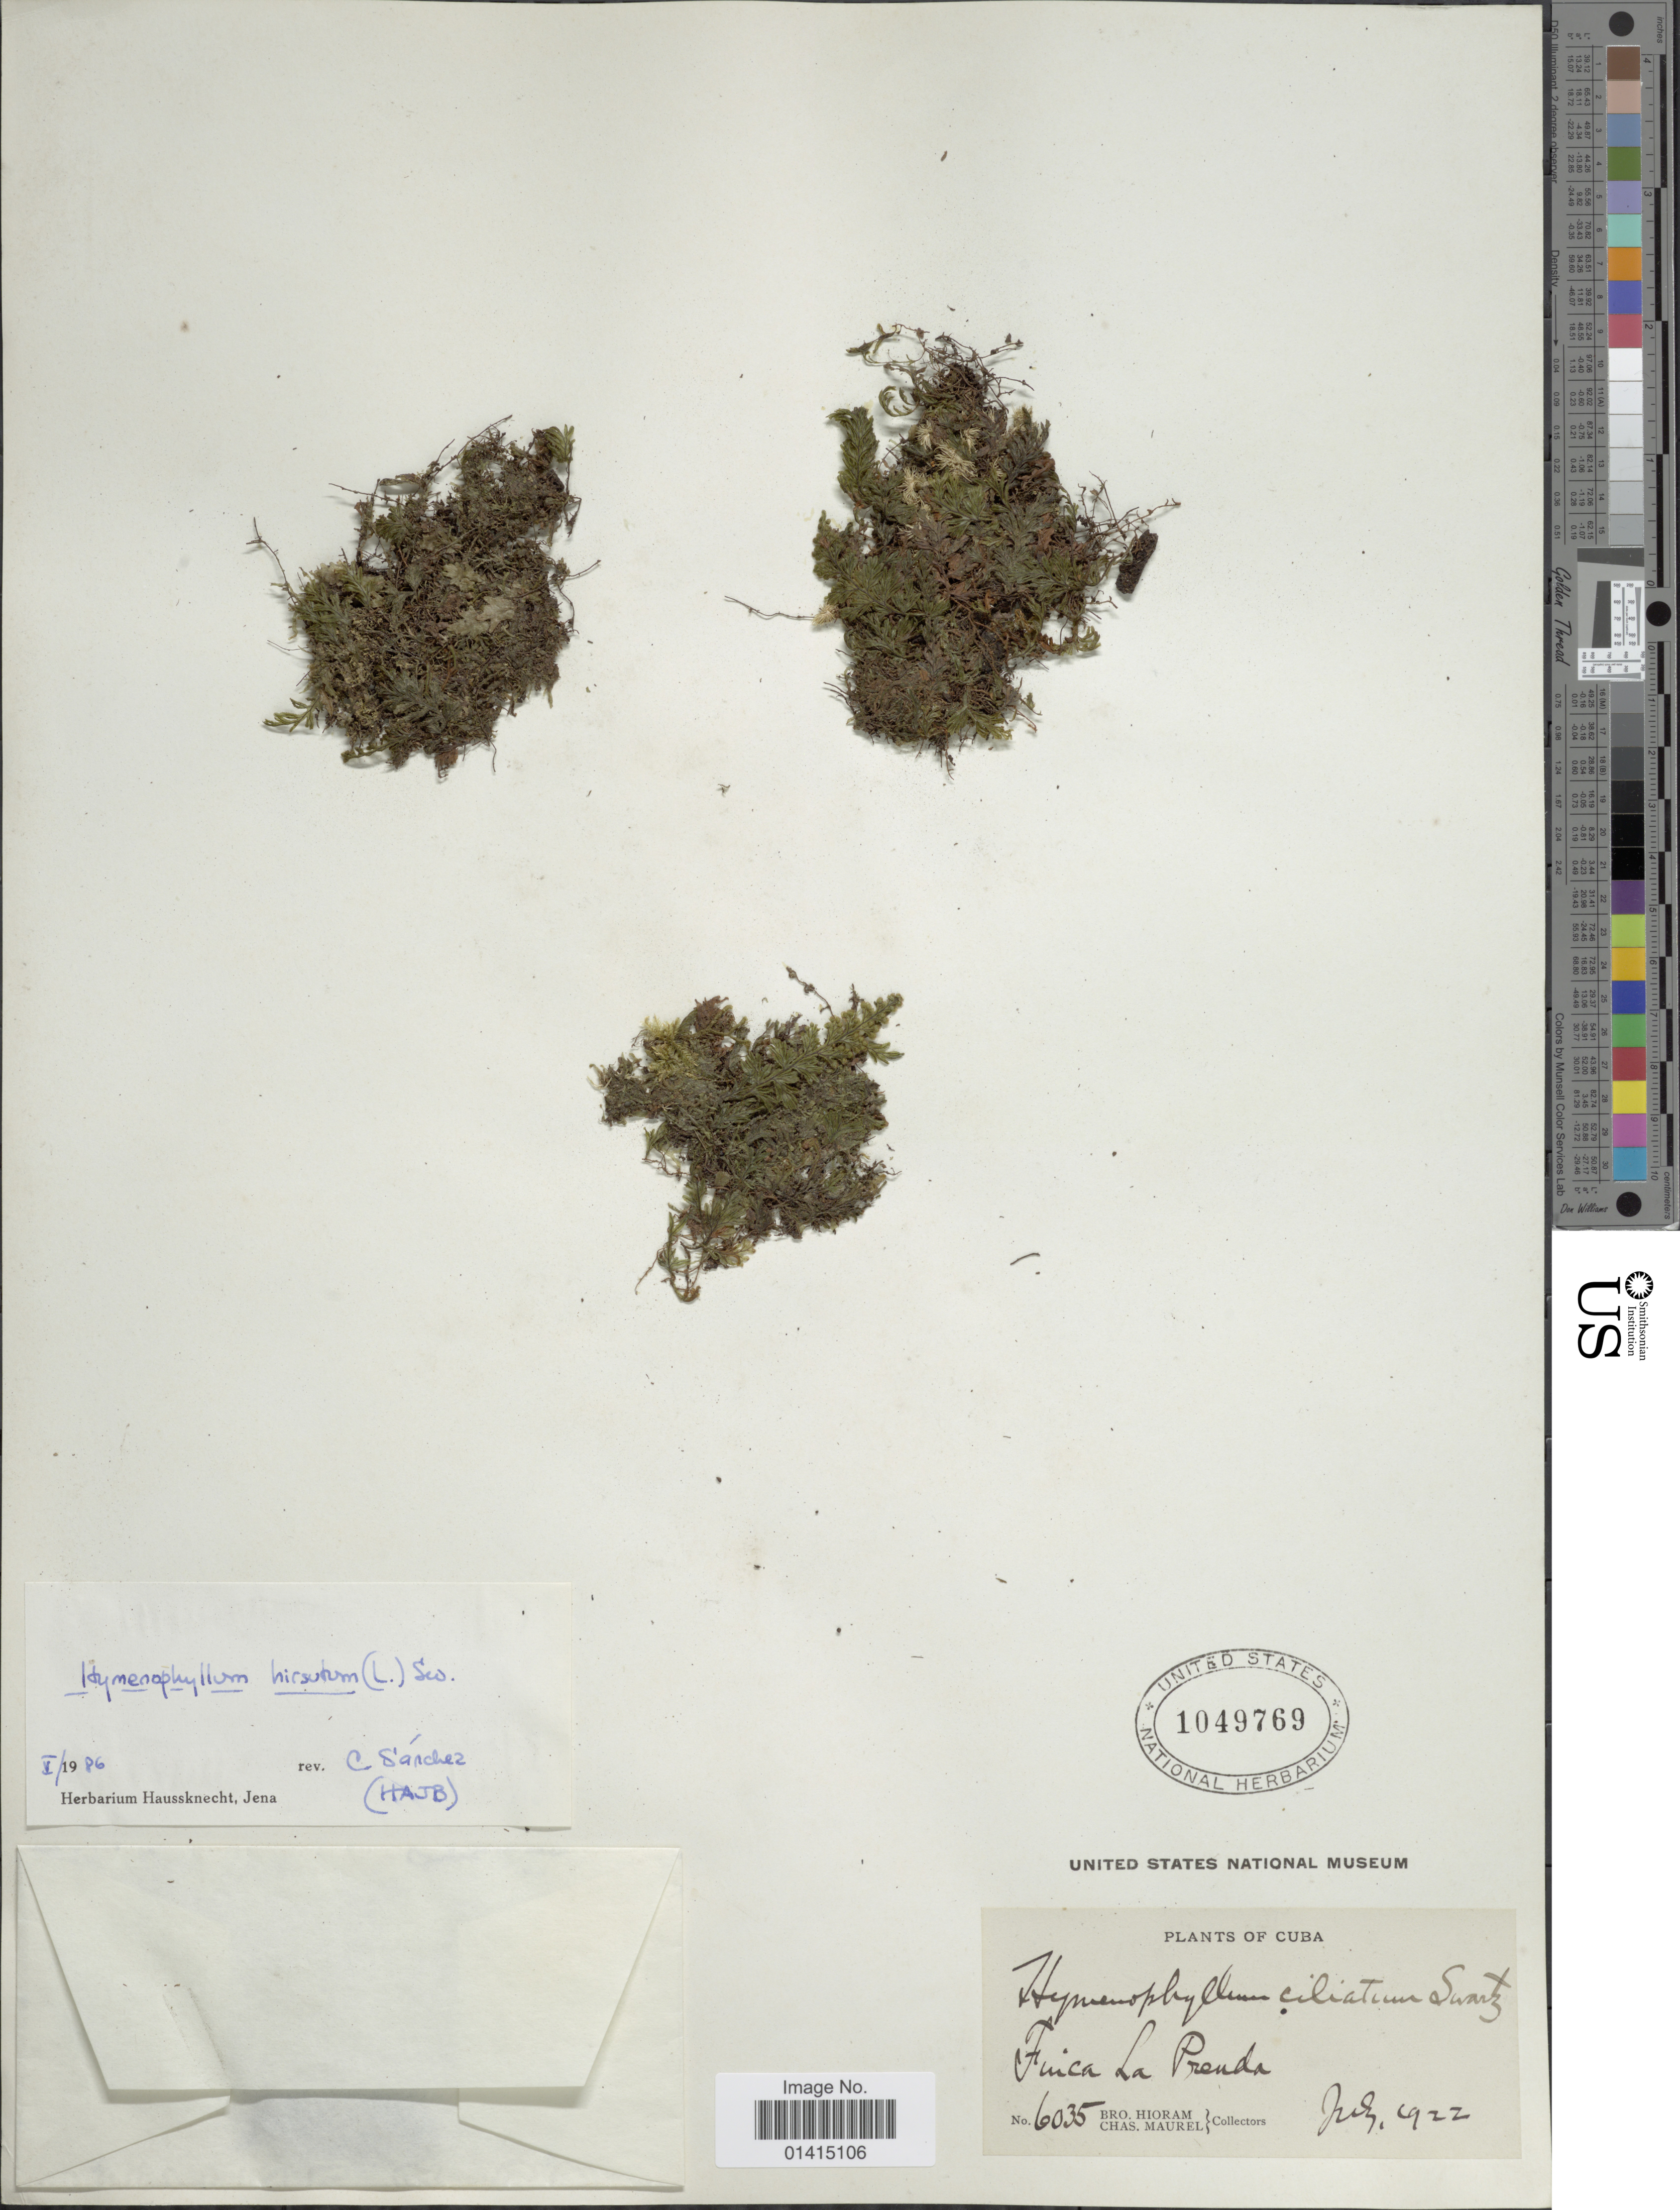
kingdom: Plantae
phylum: Tracheophyta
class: Polypodiopsida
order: Hymenophyllales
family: Hymenophyllaceae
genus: Hymenophyllum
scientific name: Hymenophyllum hirsutum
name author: (L.) Sw.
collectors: Bro. Hioram & C. Maurel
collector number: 6035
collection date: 1922-07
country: Cuba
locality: Finca La Prenda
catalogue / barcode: US 1049769